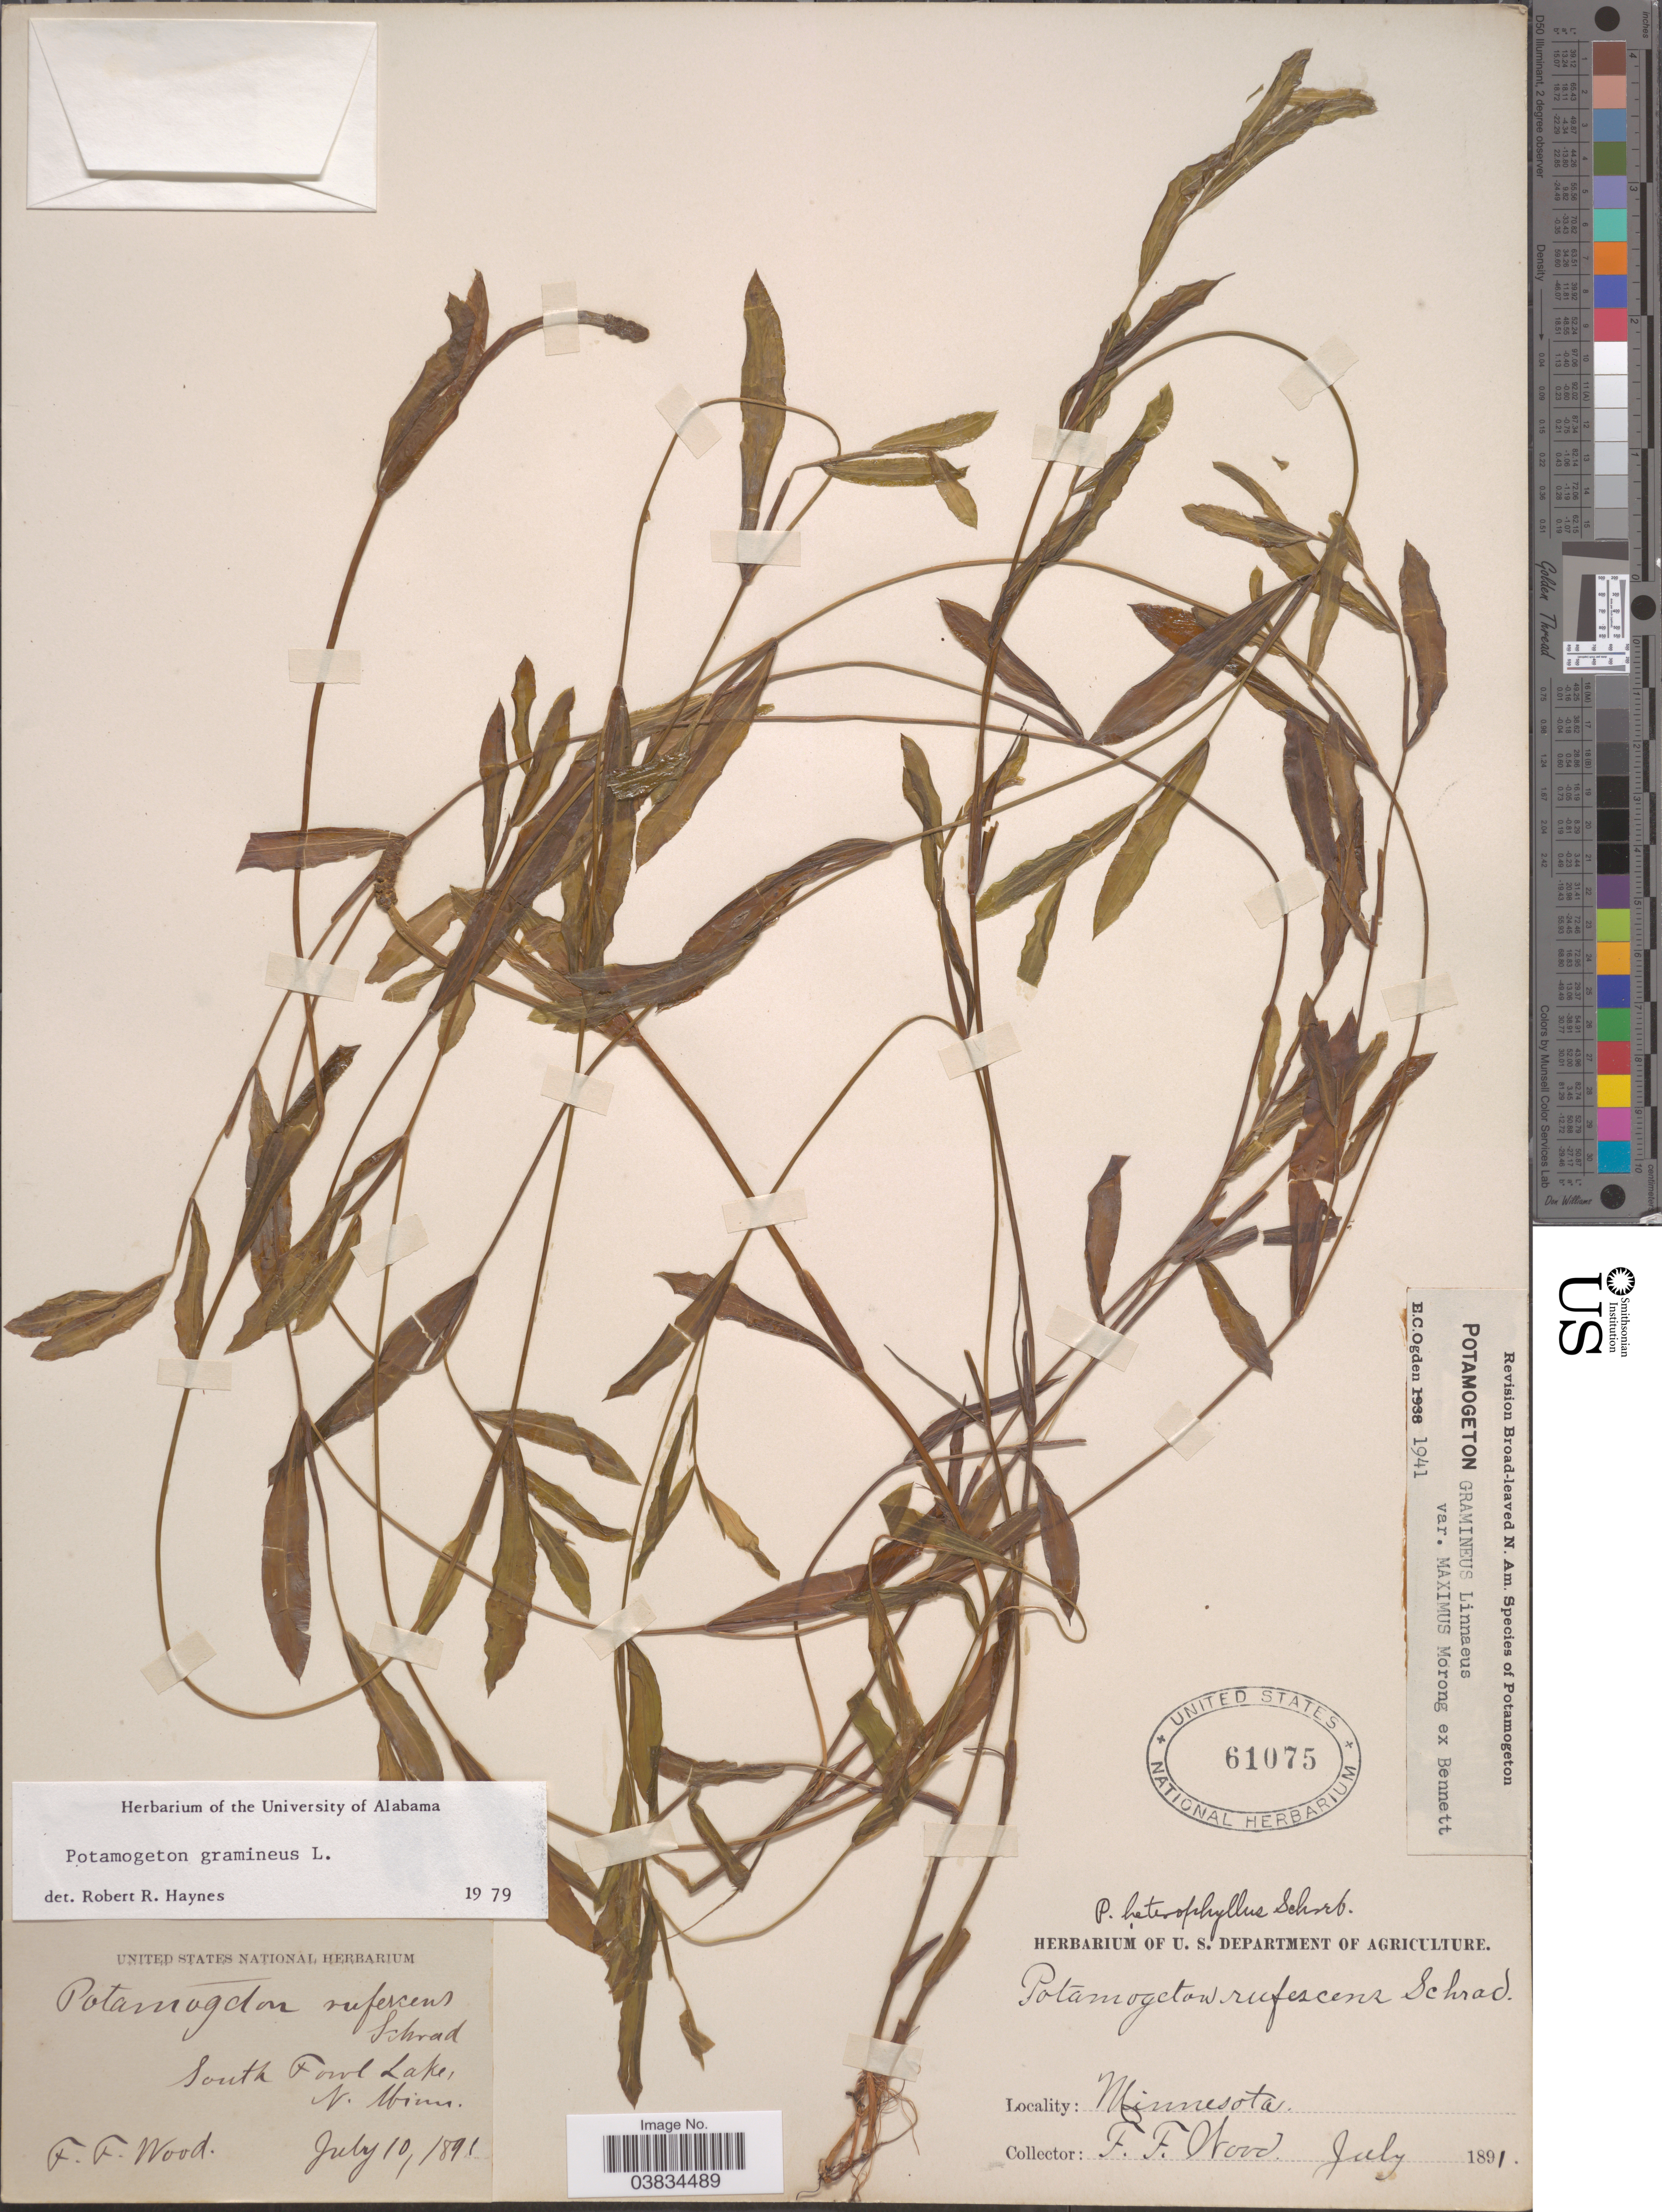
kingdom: Plantae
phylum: Tracheophyta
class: Liliopsida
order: Alismatales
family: Potamogetonaceae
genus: Potamogeton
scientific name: Potamogeton gramineus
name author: L.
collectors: F. Wood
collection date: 1891-07-10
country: United States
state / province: Minnesota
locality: South Fowl Lake, N. Minn.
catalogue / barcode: US 61075